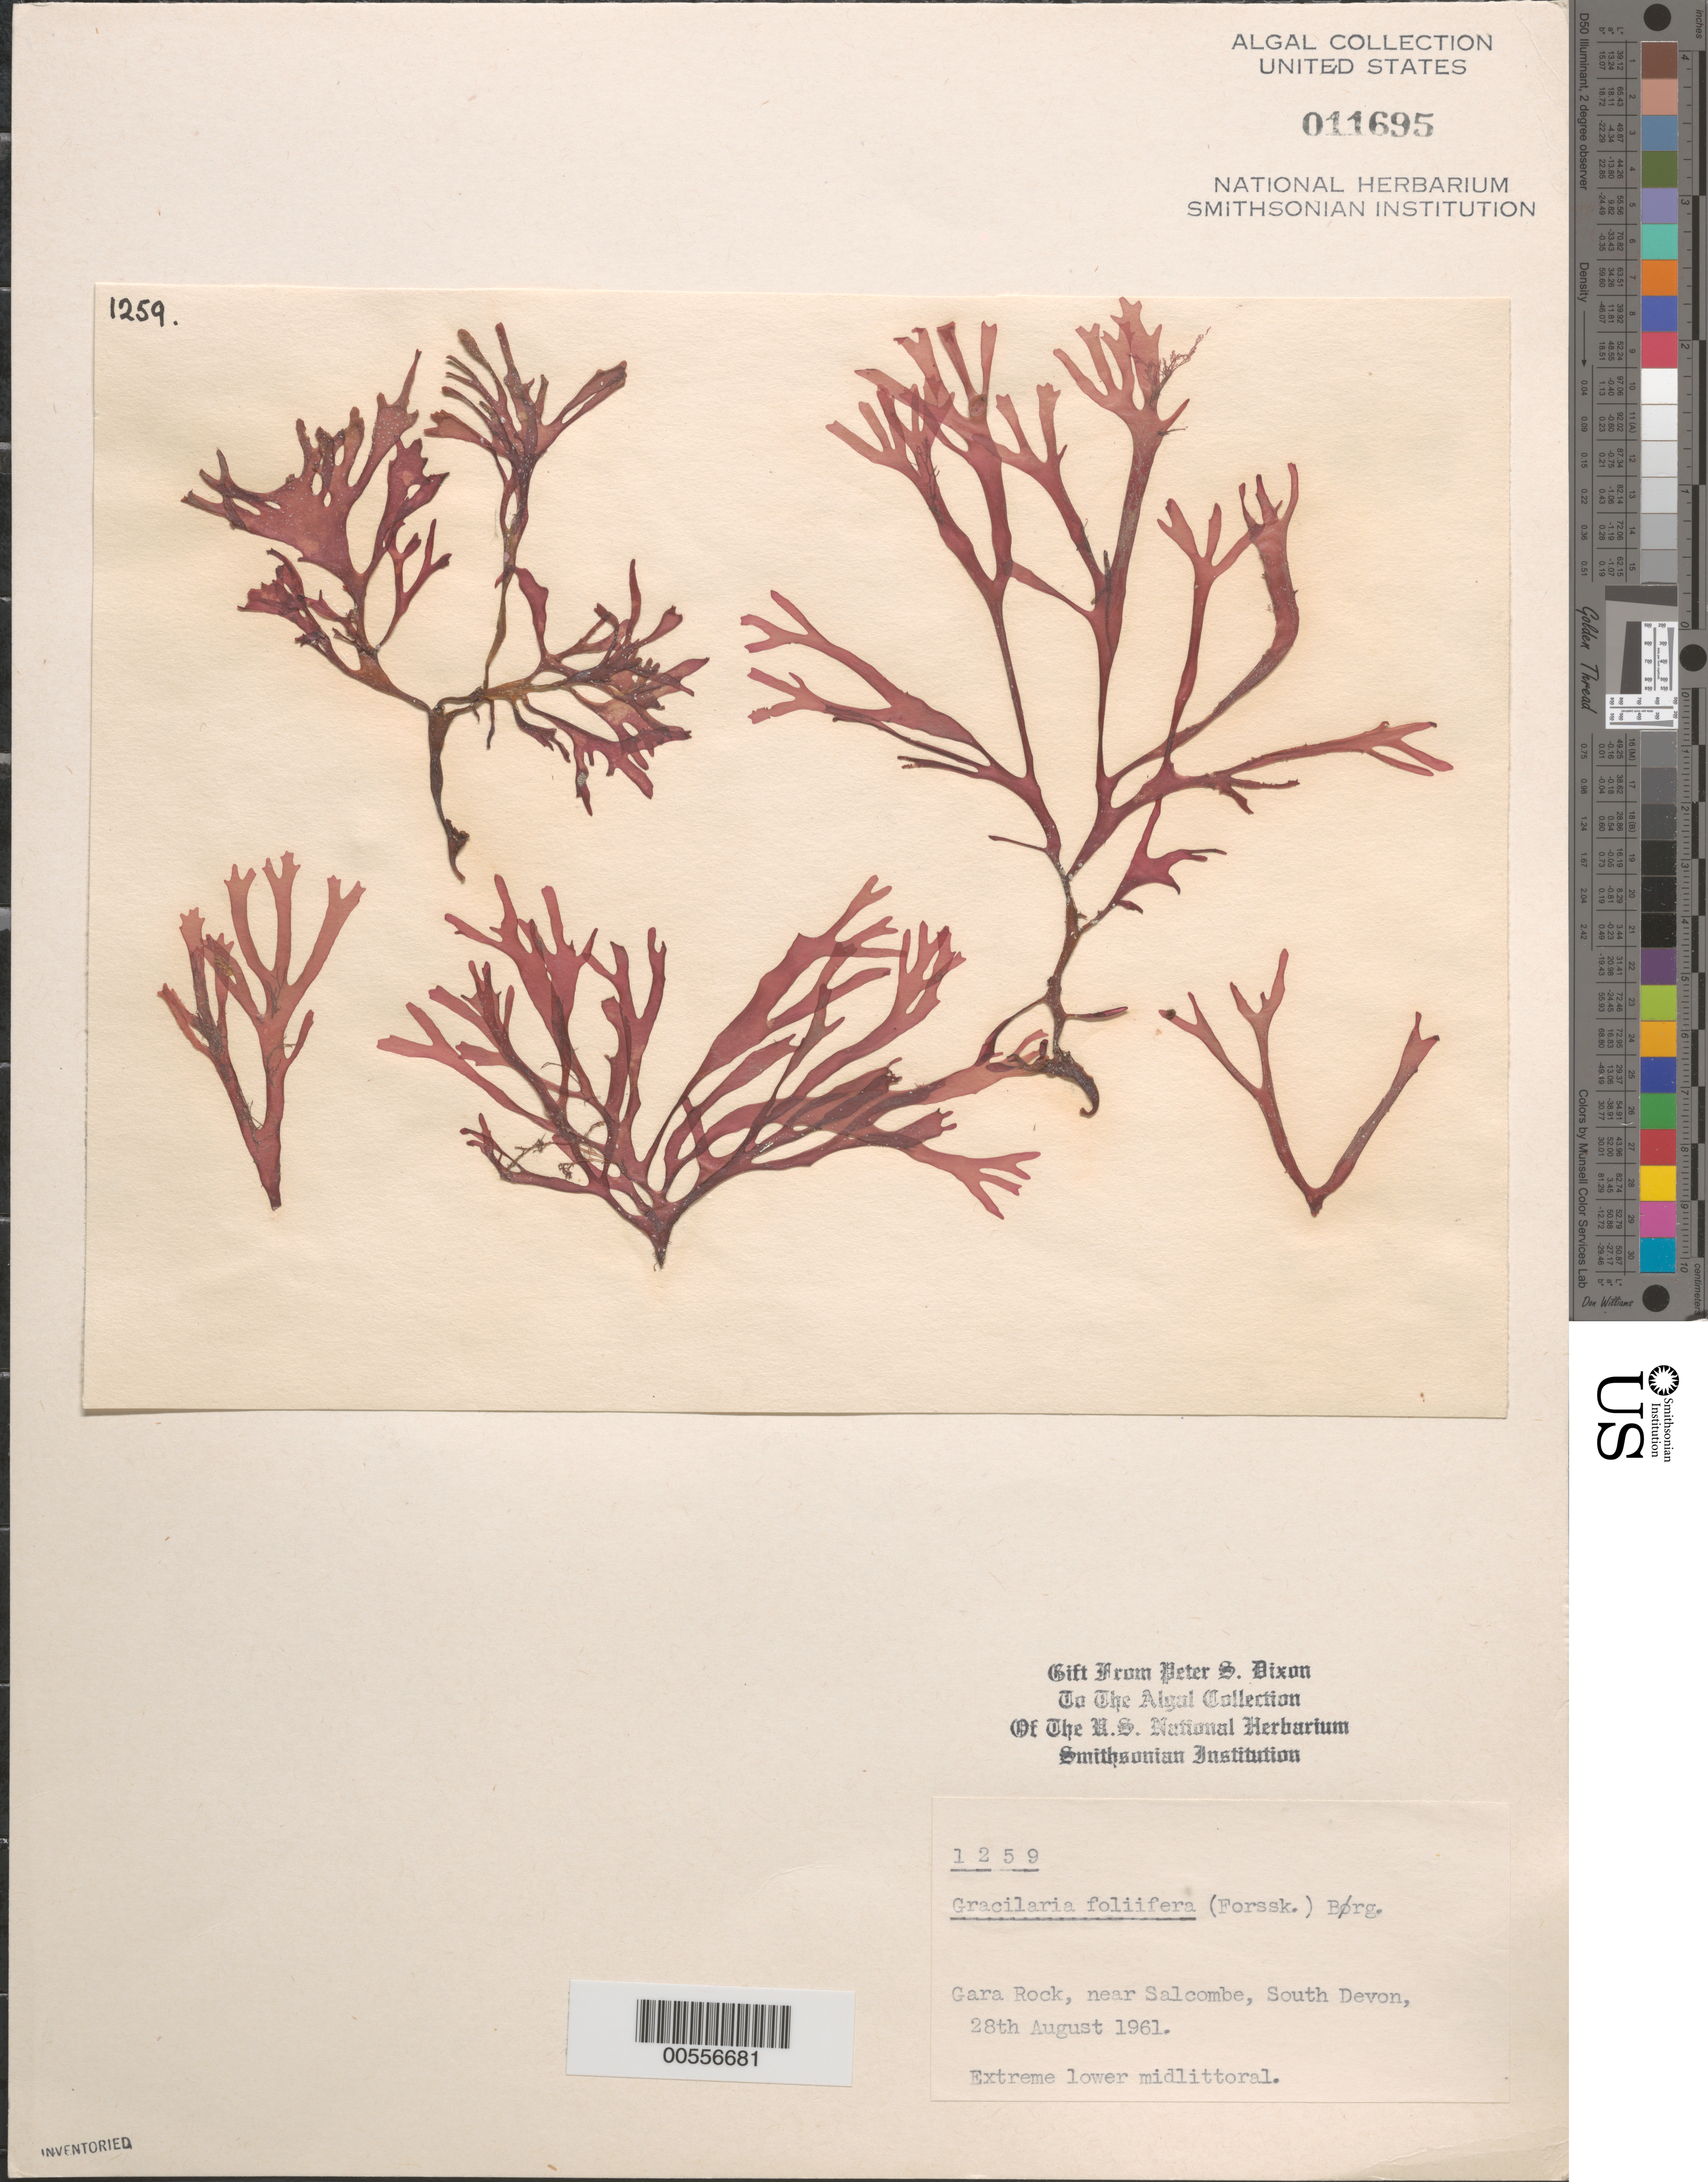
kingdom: Plantae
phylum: Rhodophyta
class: Florideophyceae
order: Gracilariales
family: Gracilariaceae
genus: Gracilaria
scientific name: Gracilaria foliifera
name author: (Forssk.) Børgesen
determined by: Dixon, P. S.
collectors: P. S. Dixon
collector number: PSD 1259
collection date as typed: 28 Aug 1961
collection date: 1961-08-28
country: United Kingdom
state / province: England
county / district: Devon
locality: Gara Rock, near Salcombe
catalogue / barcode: US 11695